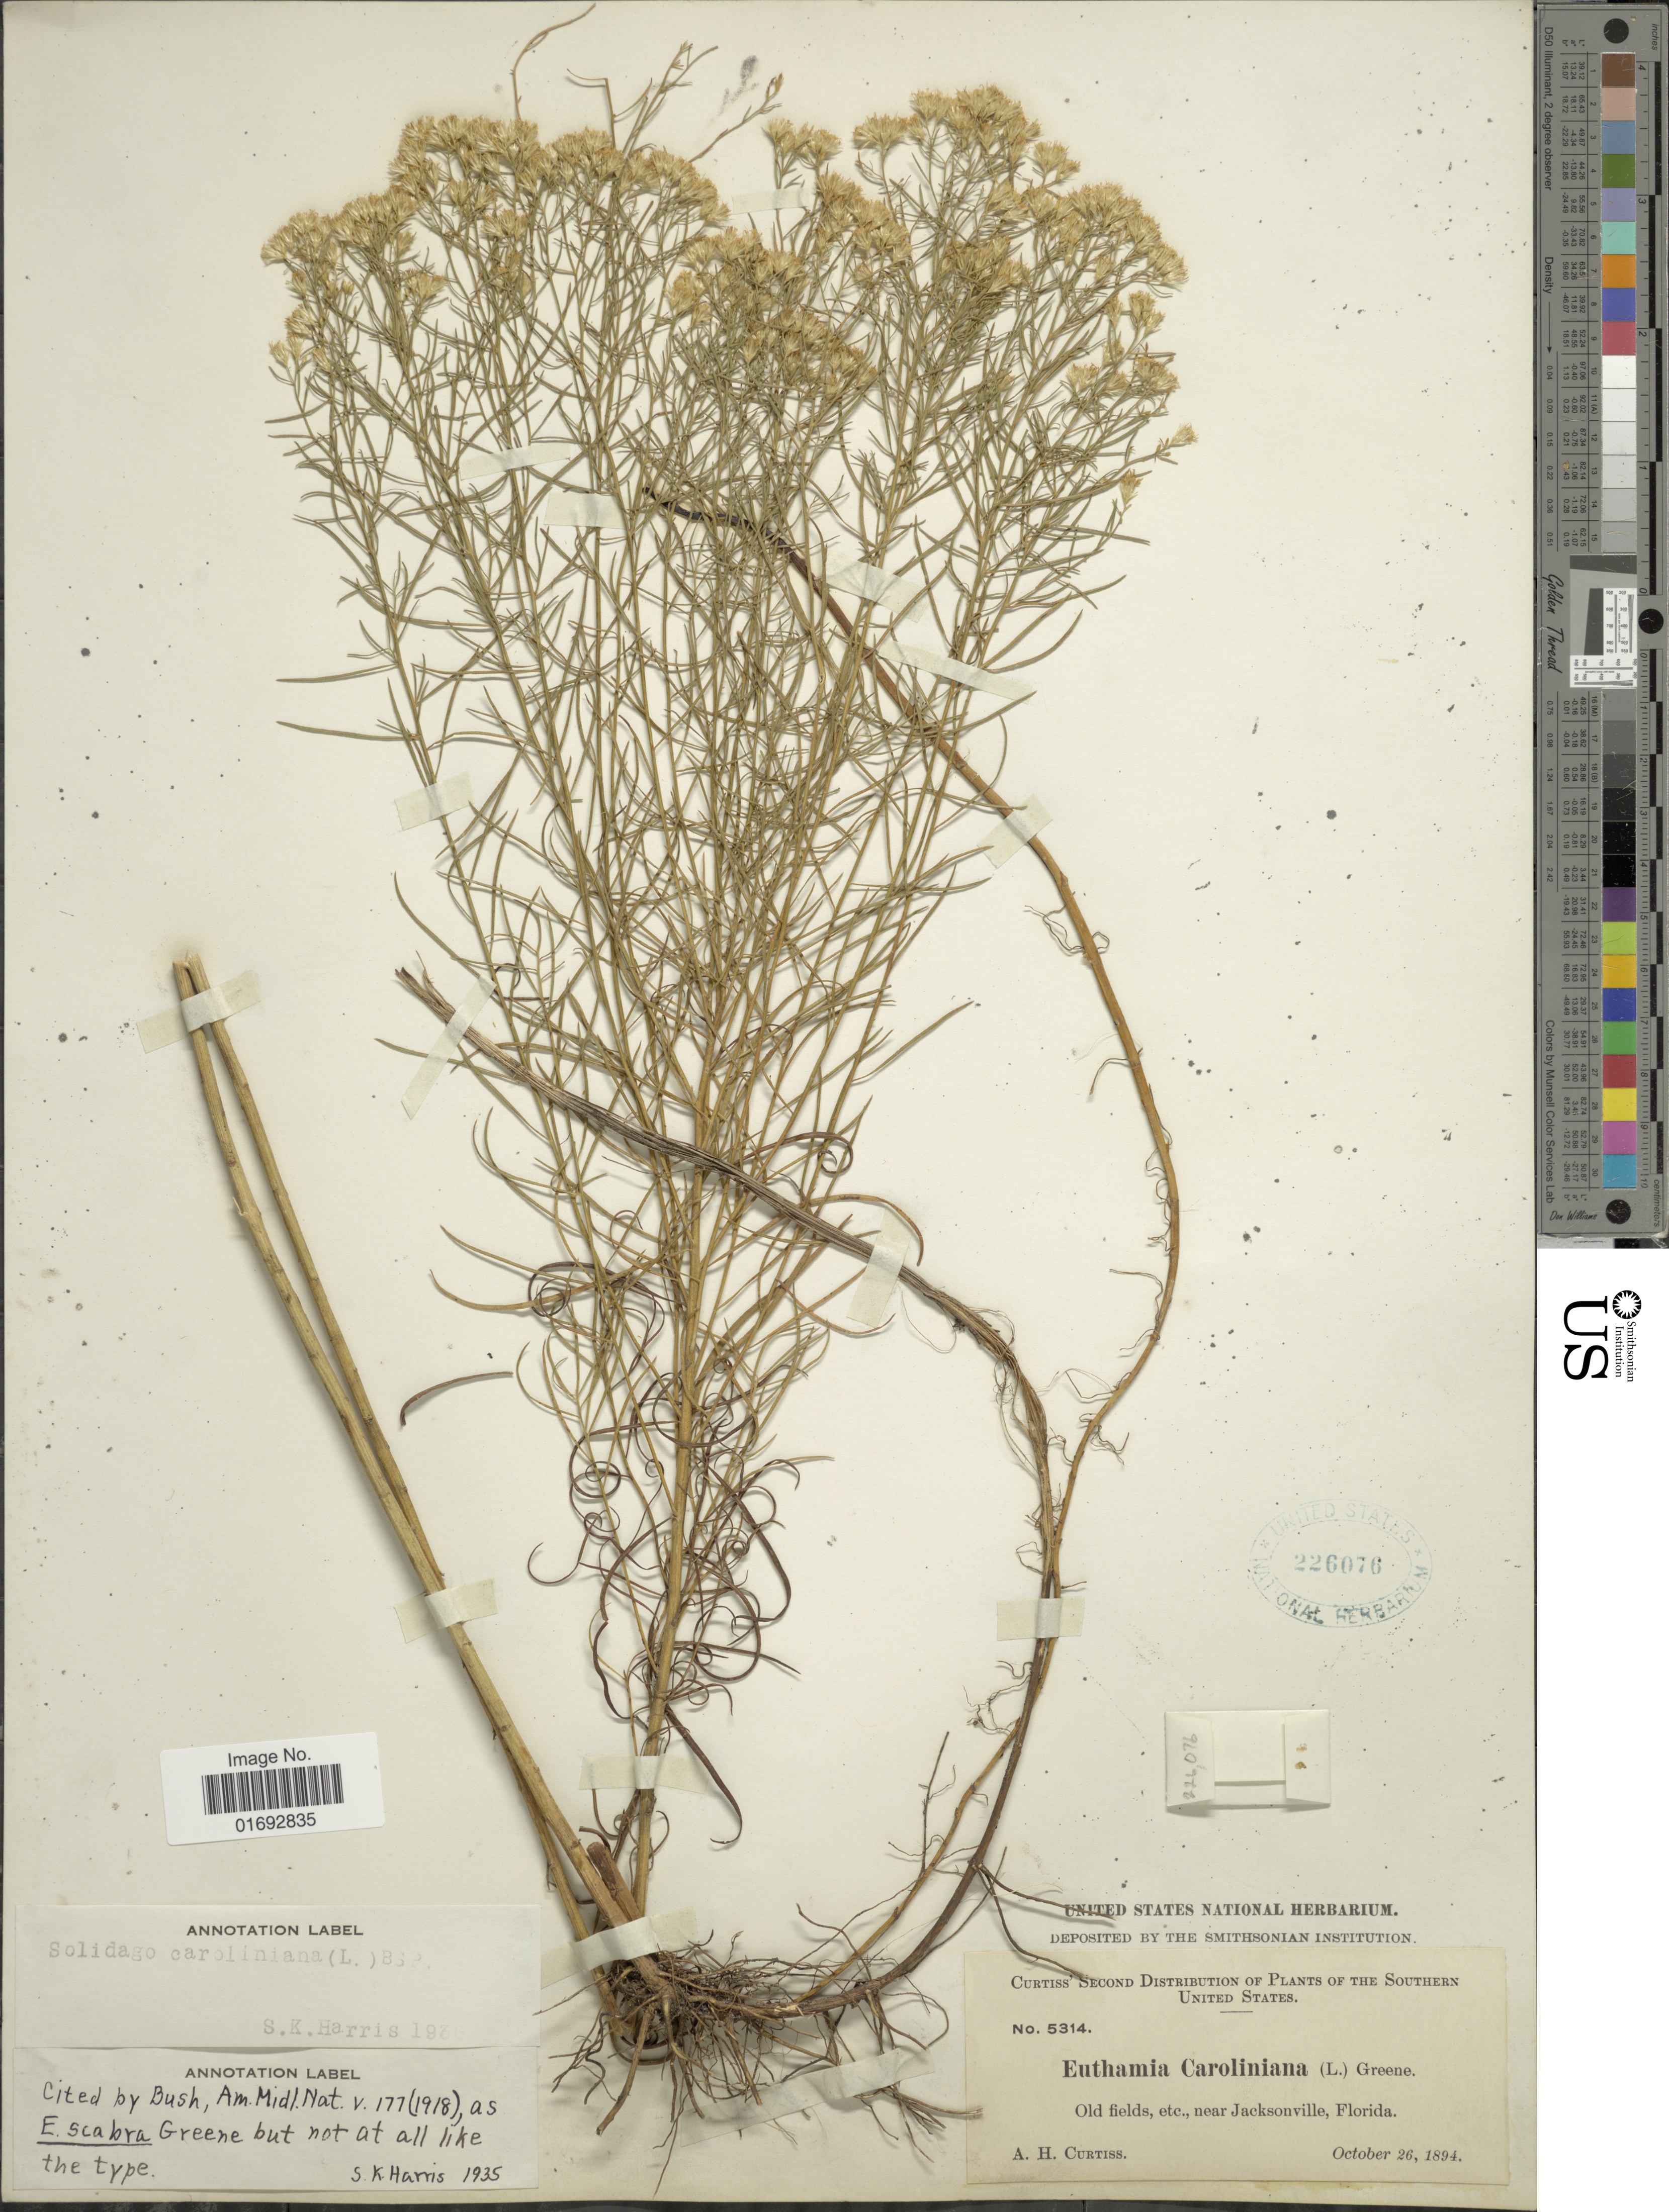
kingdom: Plantae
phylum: Tracheophyta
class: Magnoliopsida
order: Asterales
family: Asteraceae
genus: Euthamia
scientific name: Euthamia tenuifolia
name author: (Pursh) Nutt.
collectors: A. H. Curtiss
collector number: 5314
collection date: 1894-10-26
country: United States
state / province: Florida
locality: near Jacksonville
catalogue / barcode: US 226076